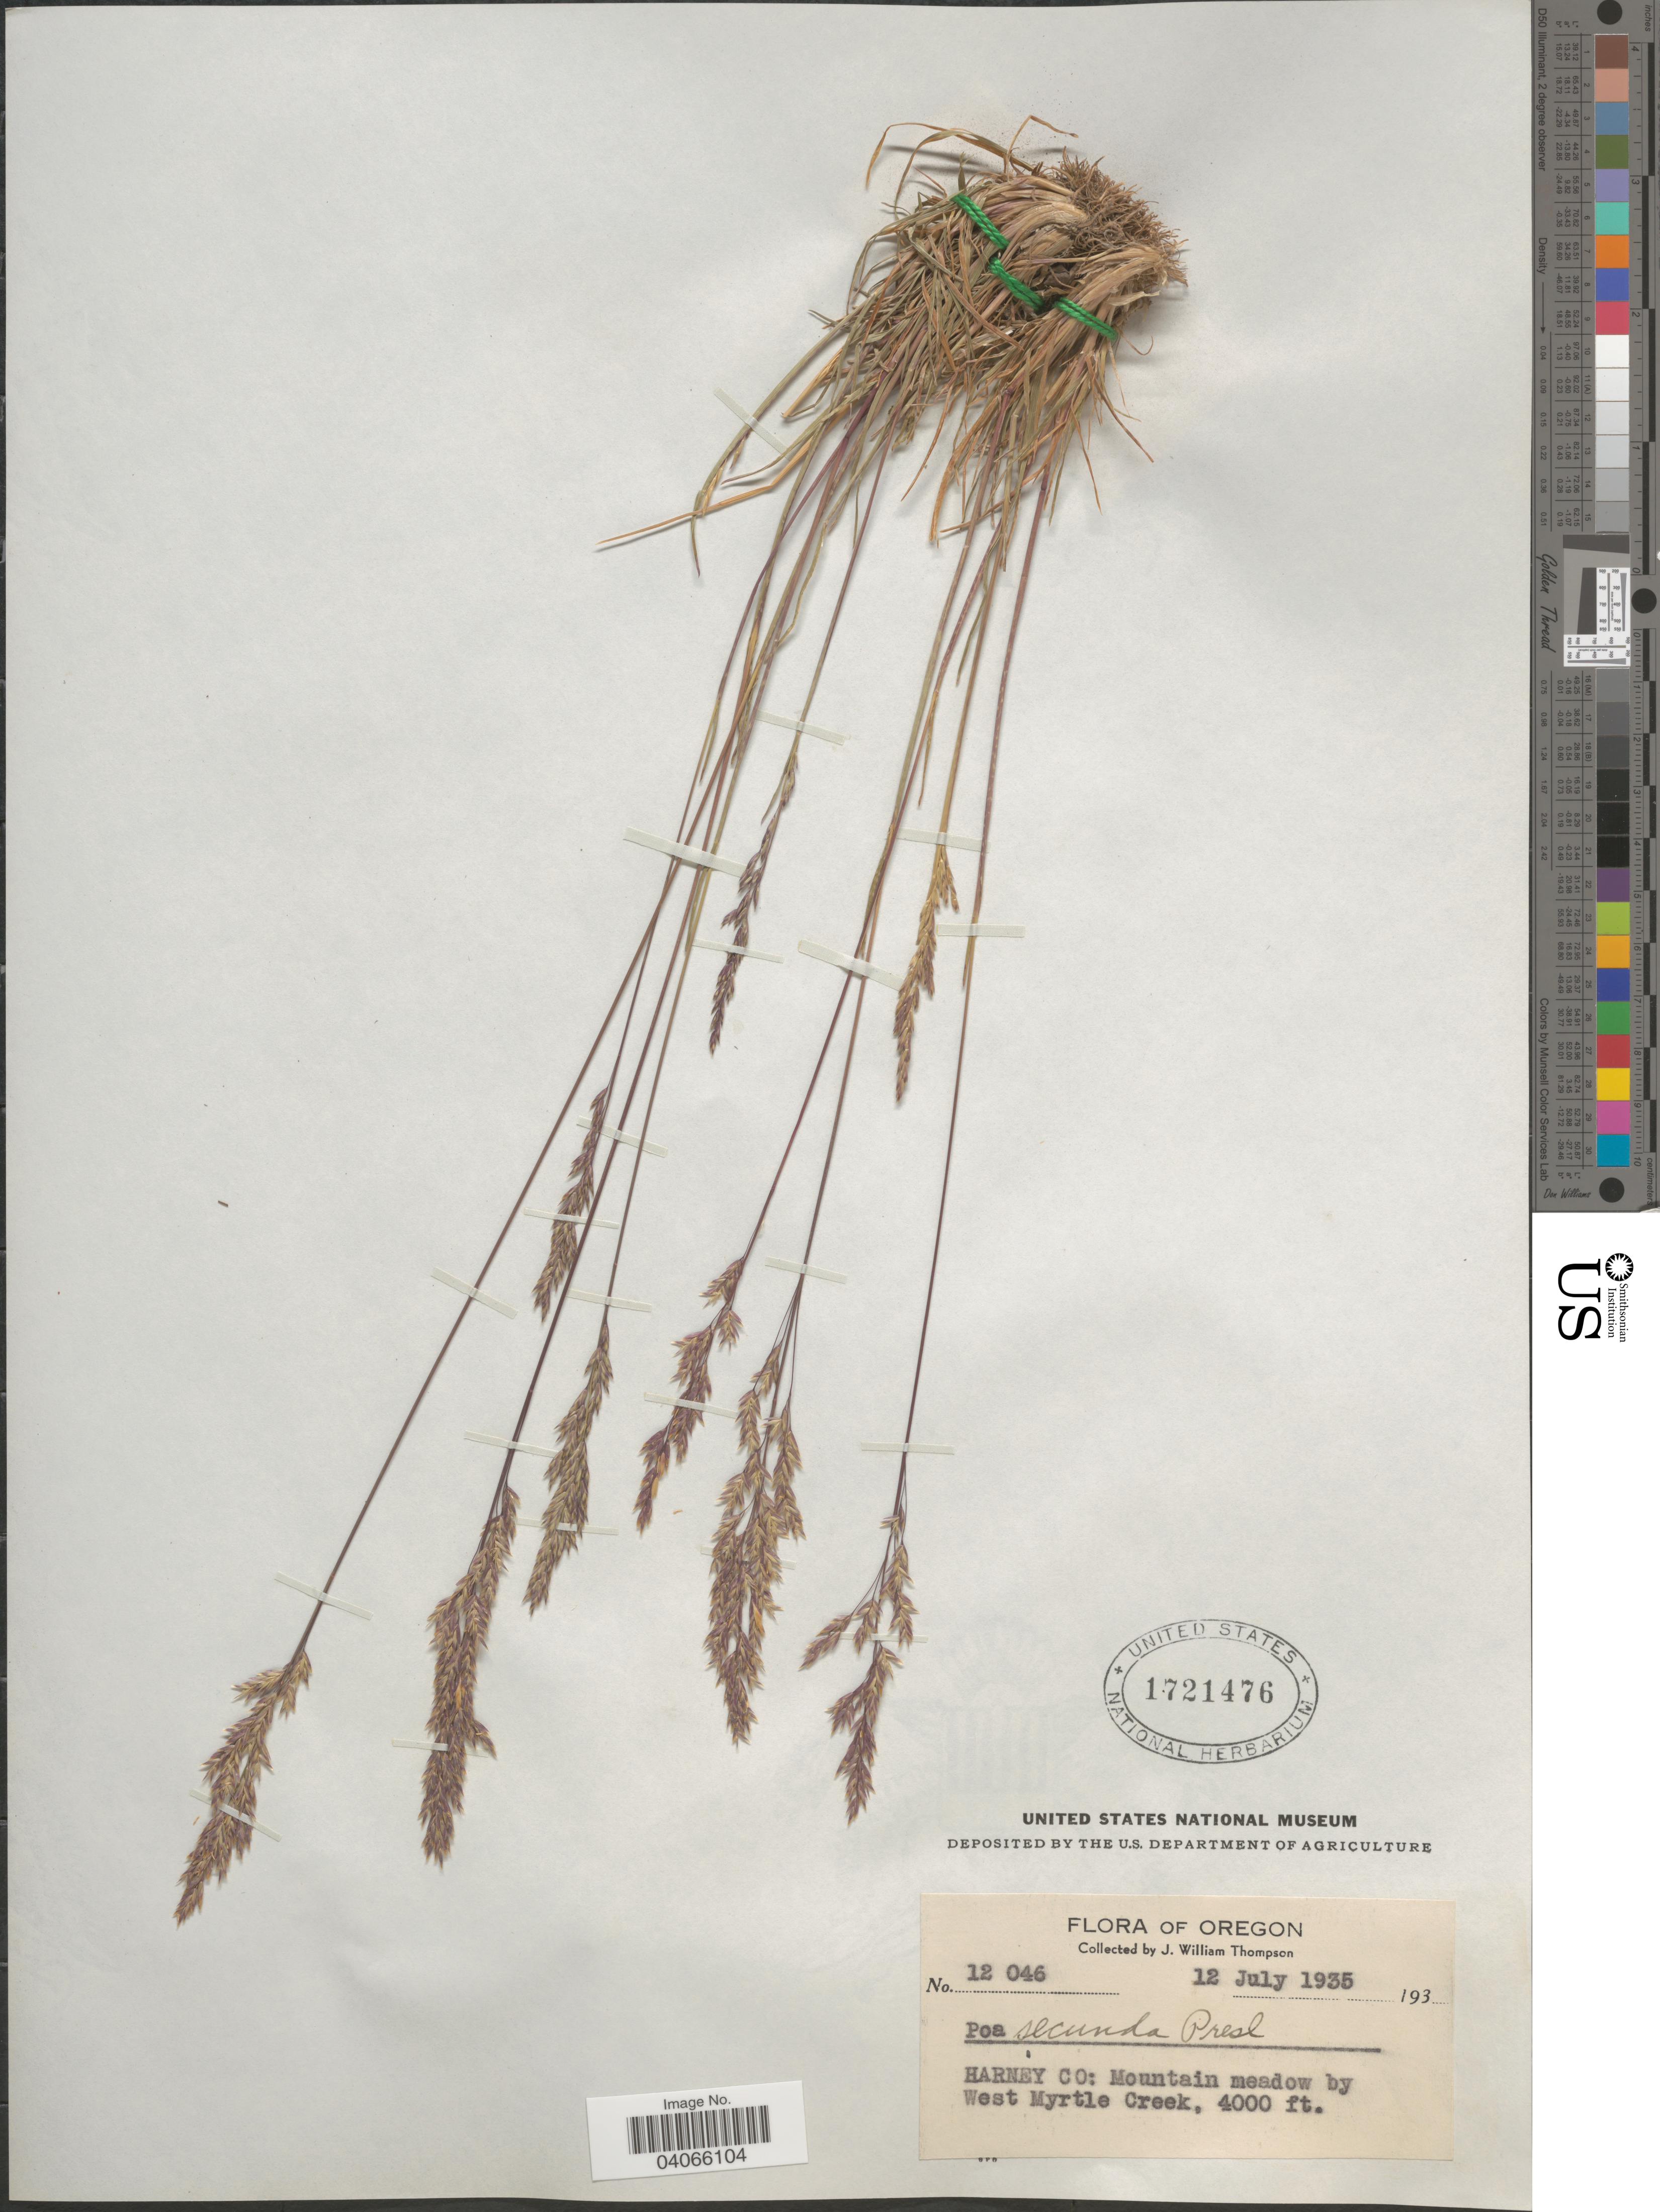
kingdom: Plantae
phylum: Tracheophyta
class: Liliopsida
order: Poales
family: Poaceae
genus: Poa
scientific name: Poa secunda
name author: J. Presl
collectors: J. W. Thompson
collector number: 12046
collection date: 1935-07-12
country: United States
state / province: Oregon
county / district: Harney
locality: Harney Co: Mountain meadow by West Myrtle Creek.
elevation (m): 1219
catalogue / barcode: US 1721476